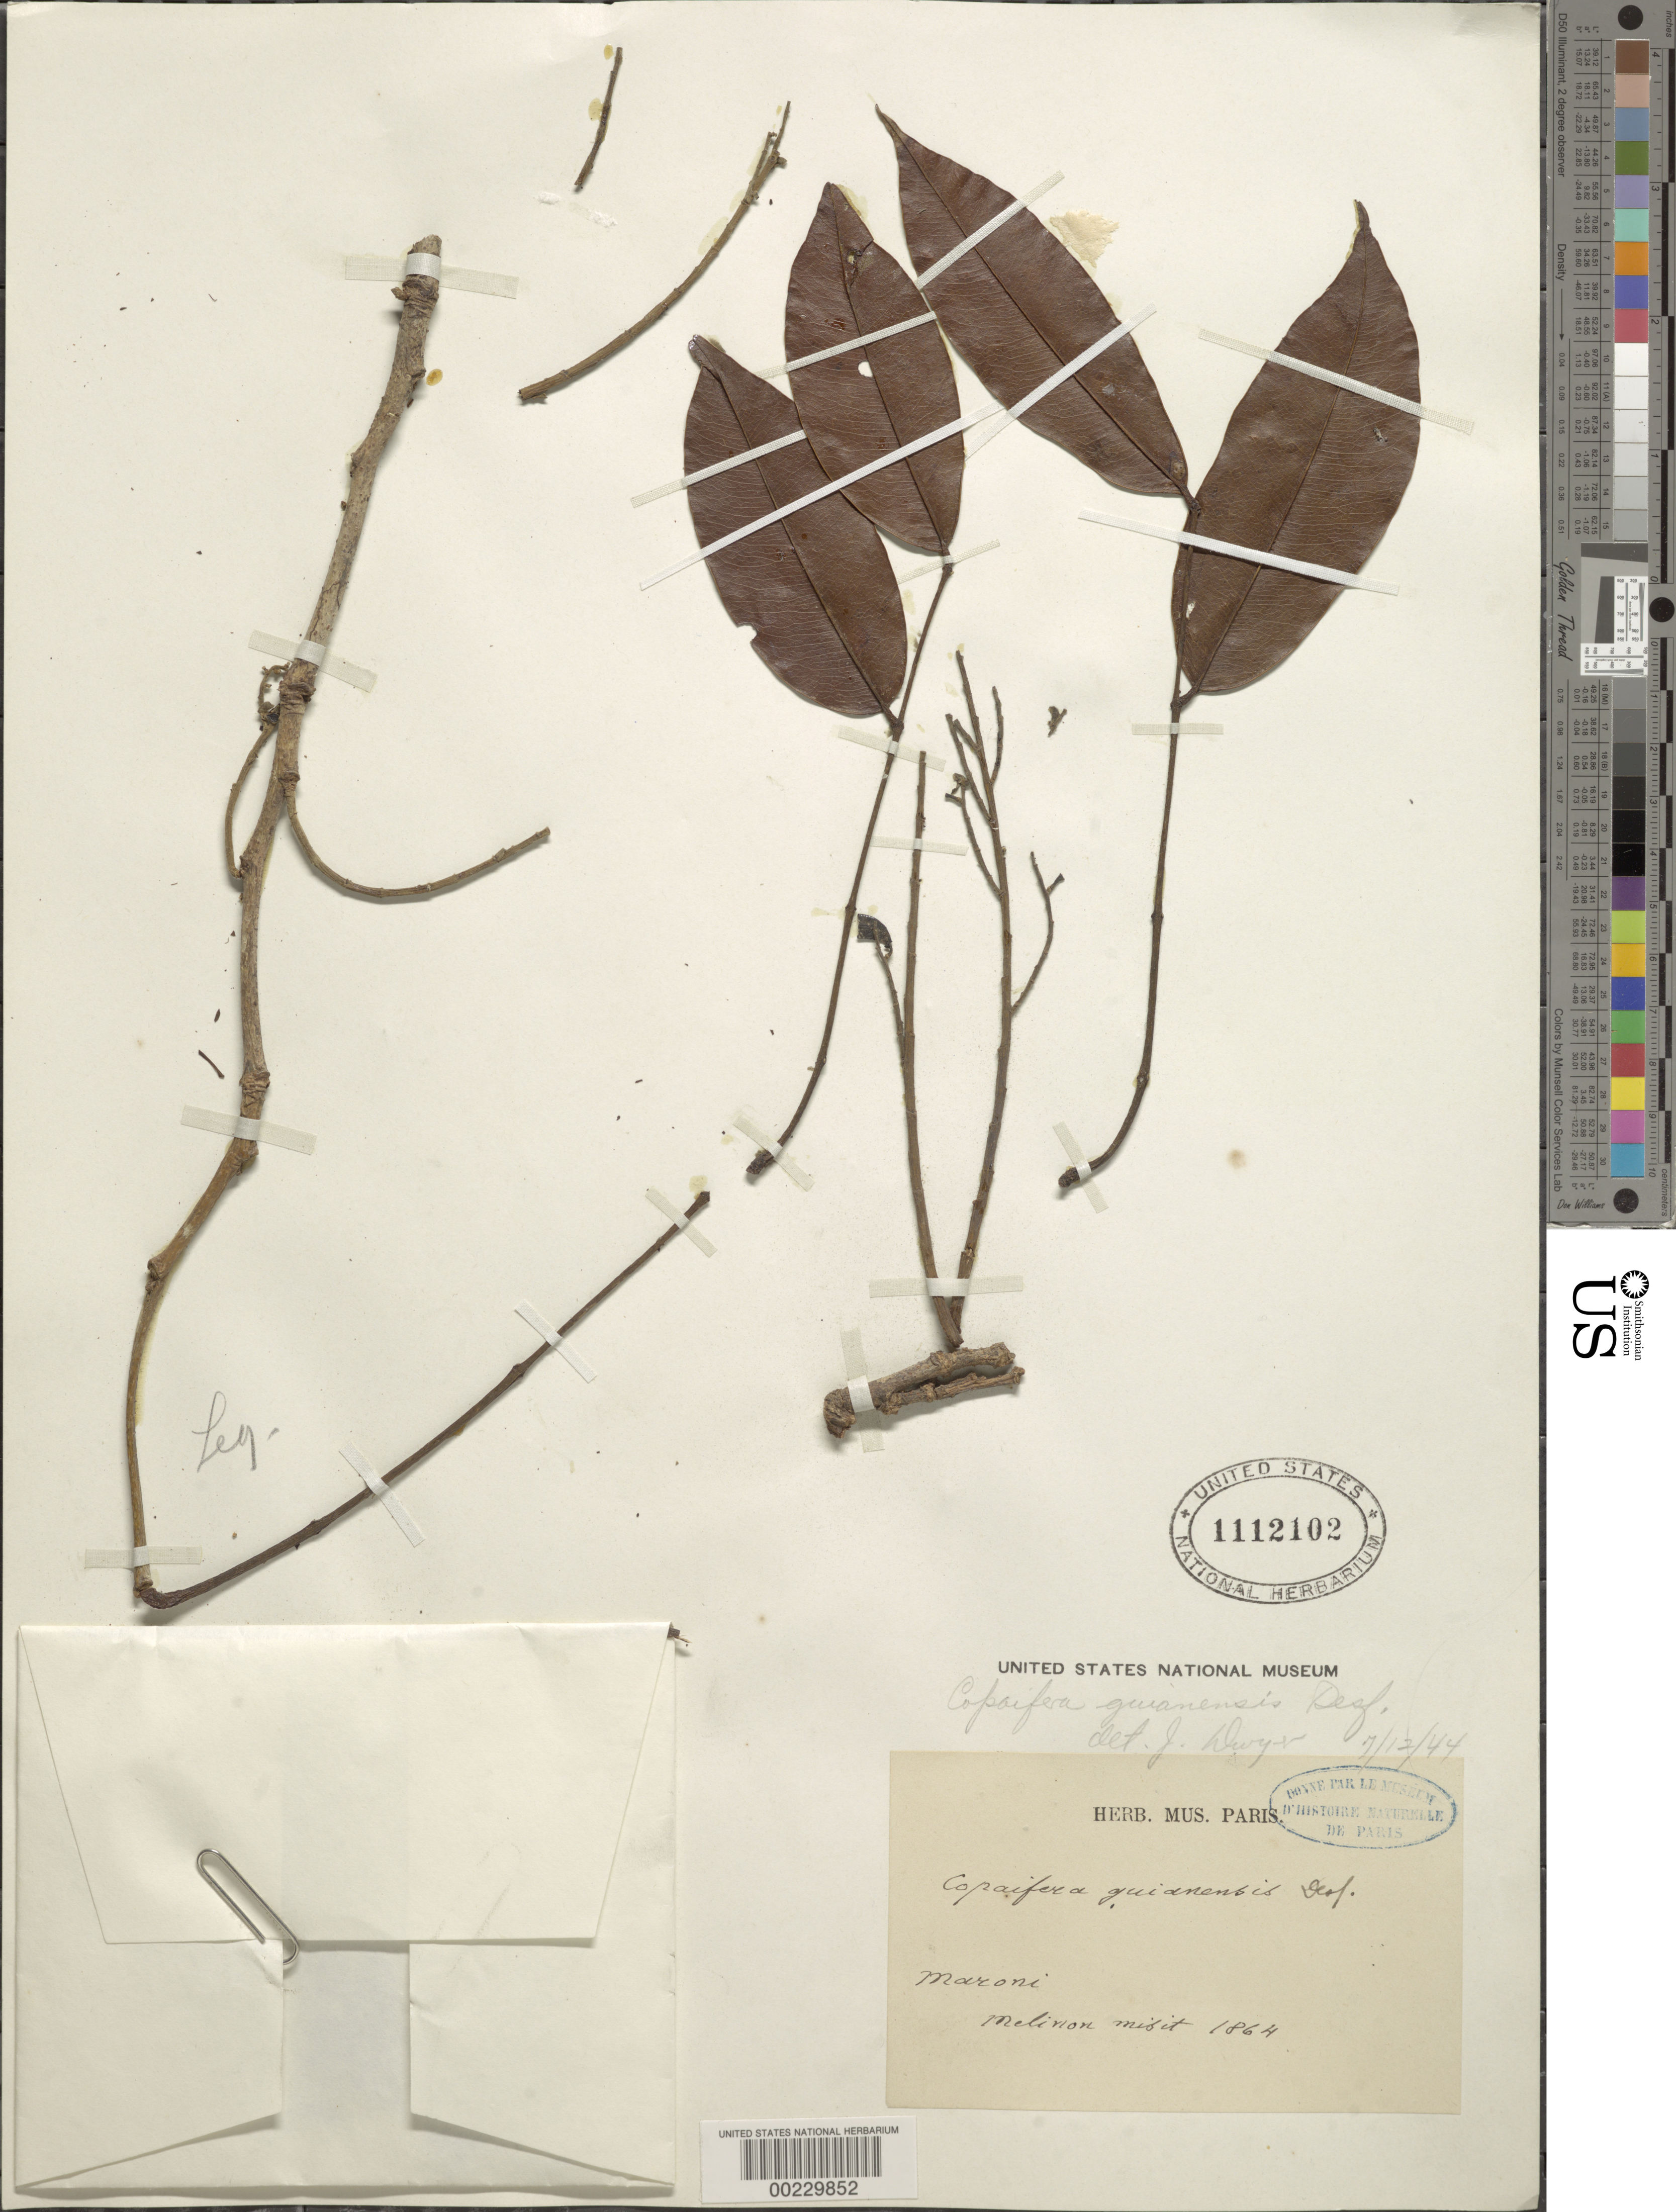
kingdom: Plantae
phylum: Tracheophyta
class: Magnoliopsida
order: Fabales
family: Fabaceae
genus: Copaifera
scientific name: Copaifera guyanensis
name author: Desf.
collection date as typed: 1864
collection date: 1864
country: Suriname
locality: Maroni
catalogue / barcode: US 1112102